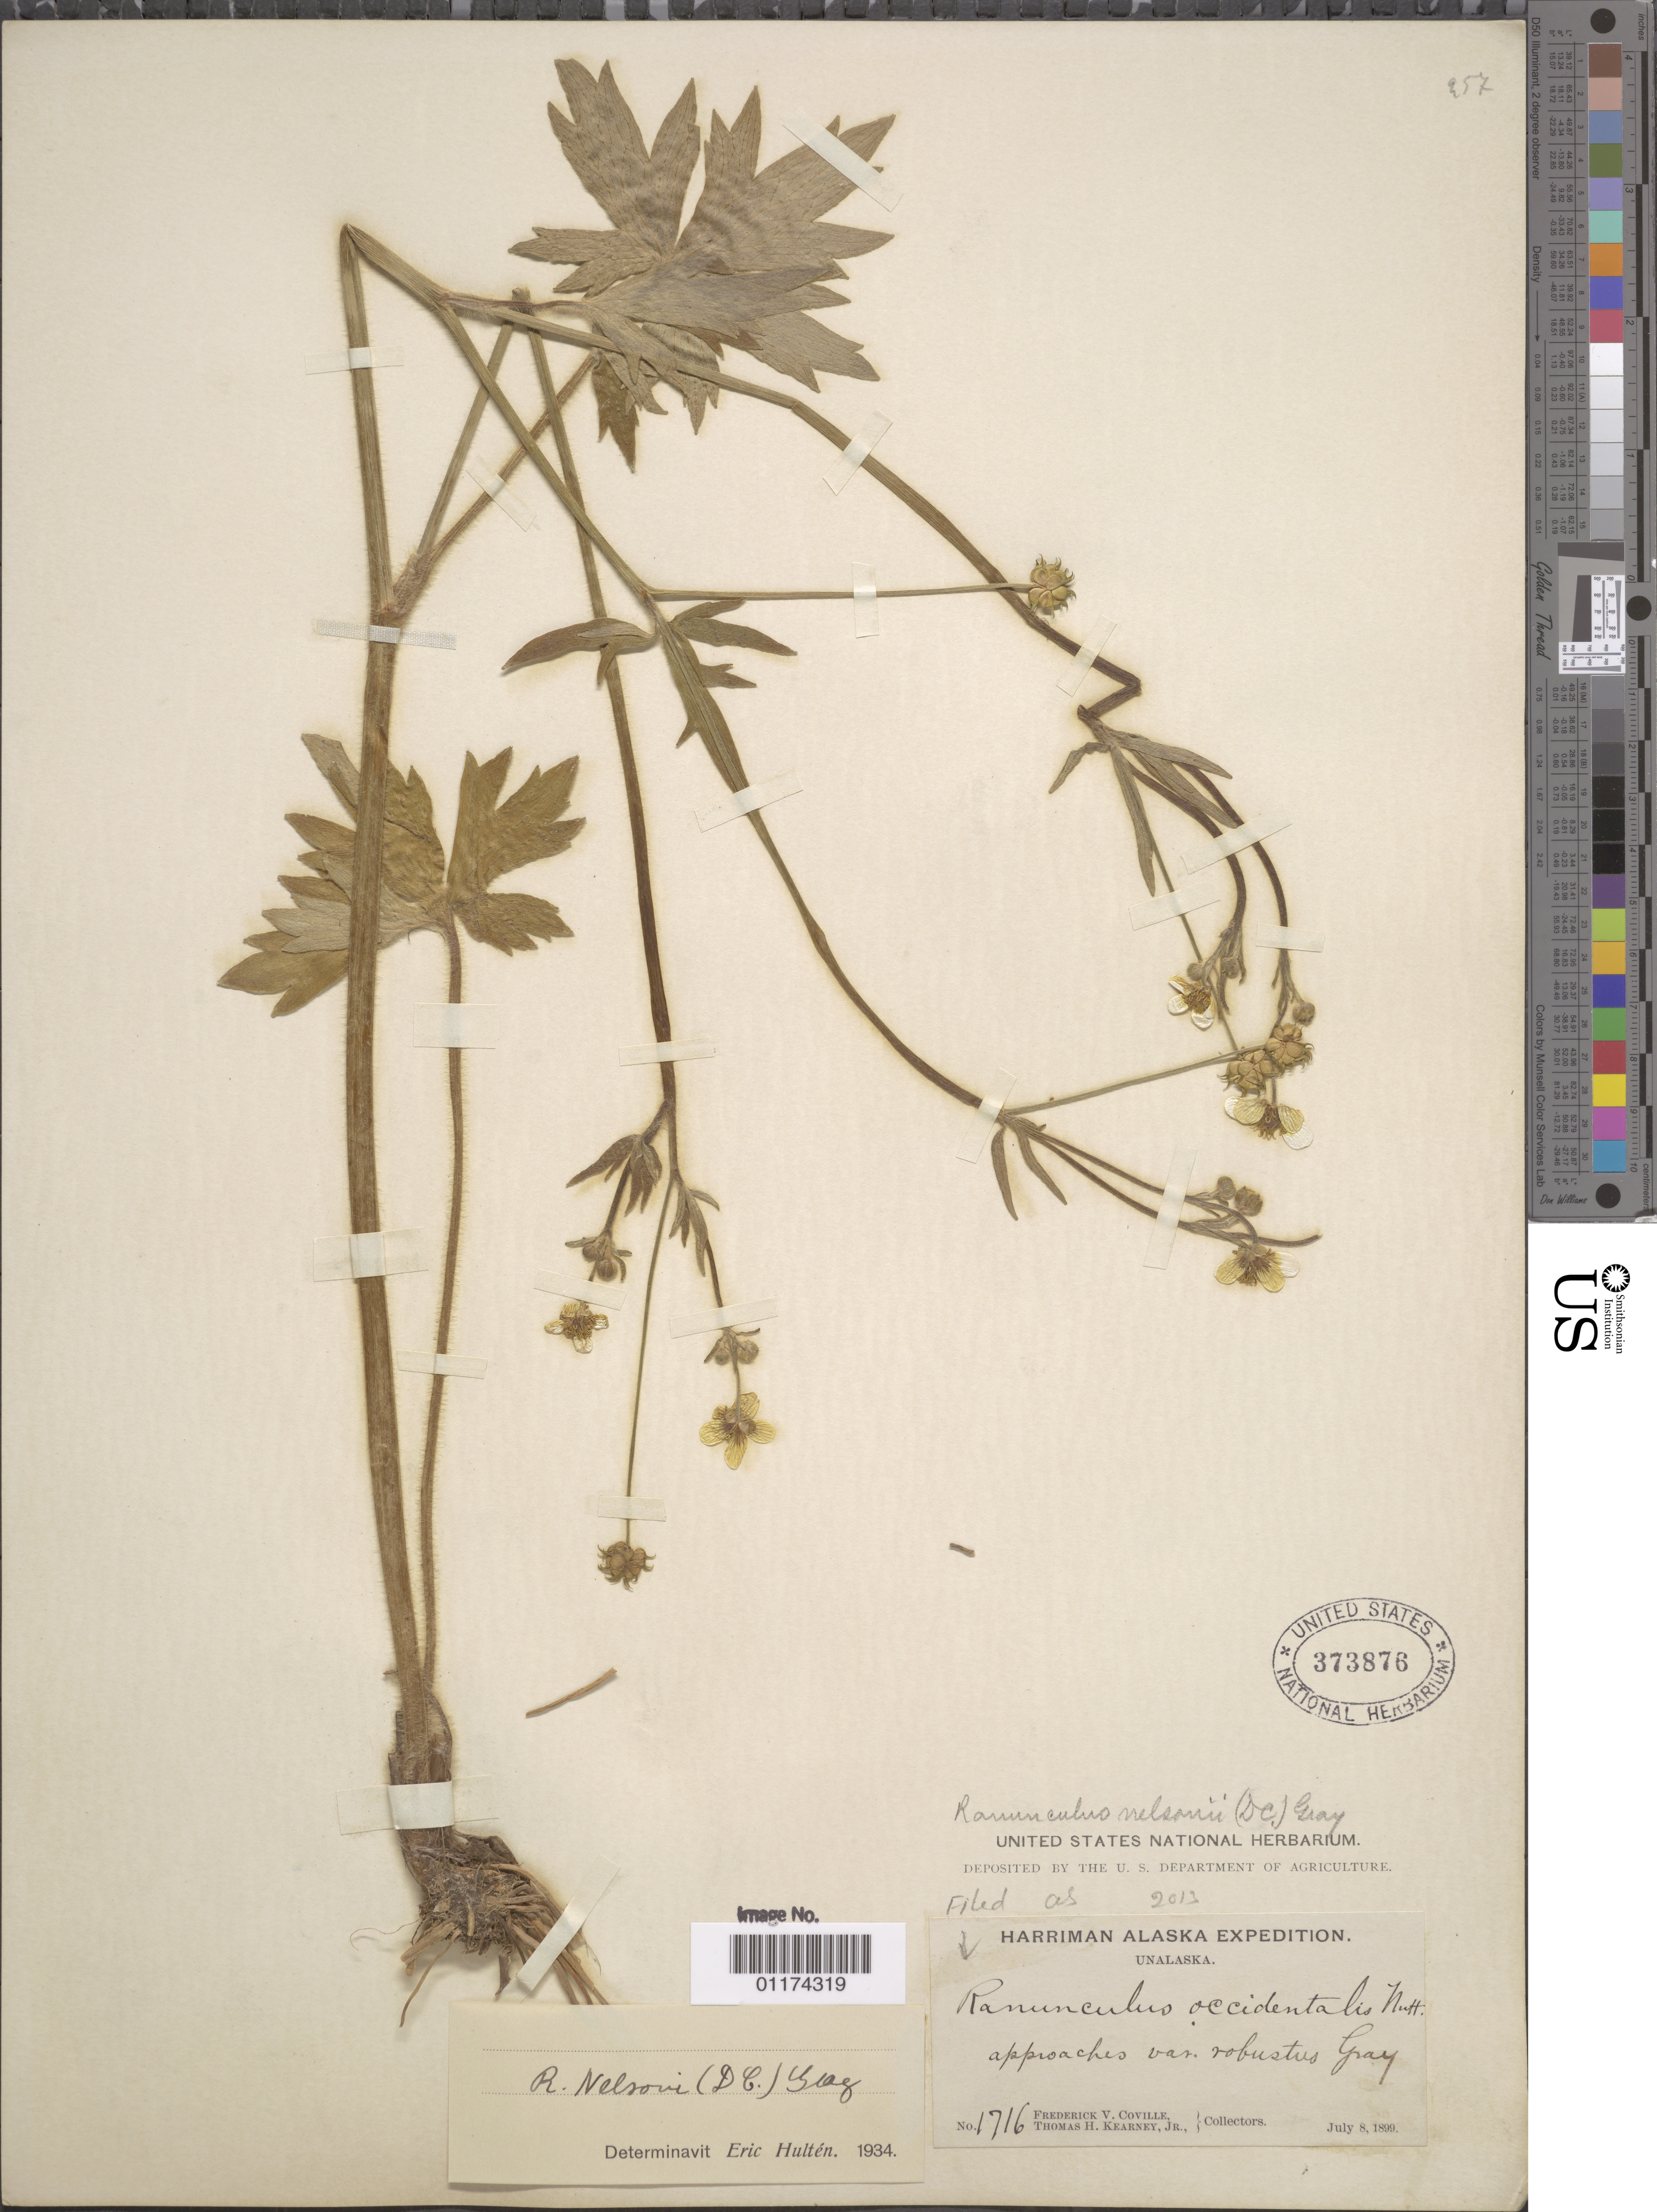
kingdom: Plantae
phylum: Tracheophyta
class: Magnoliopsida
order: Ranunculales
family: Ranunculaceae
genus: Ranunculus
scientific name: Ranunculus occidentalis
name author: Nutt.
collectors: F. V. Coville & T. H. Kearney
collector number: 1716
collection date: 1899-07-08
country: United States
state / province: Alaska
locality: Unalaska.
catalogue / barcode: US 373876